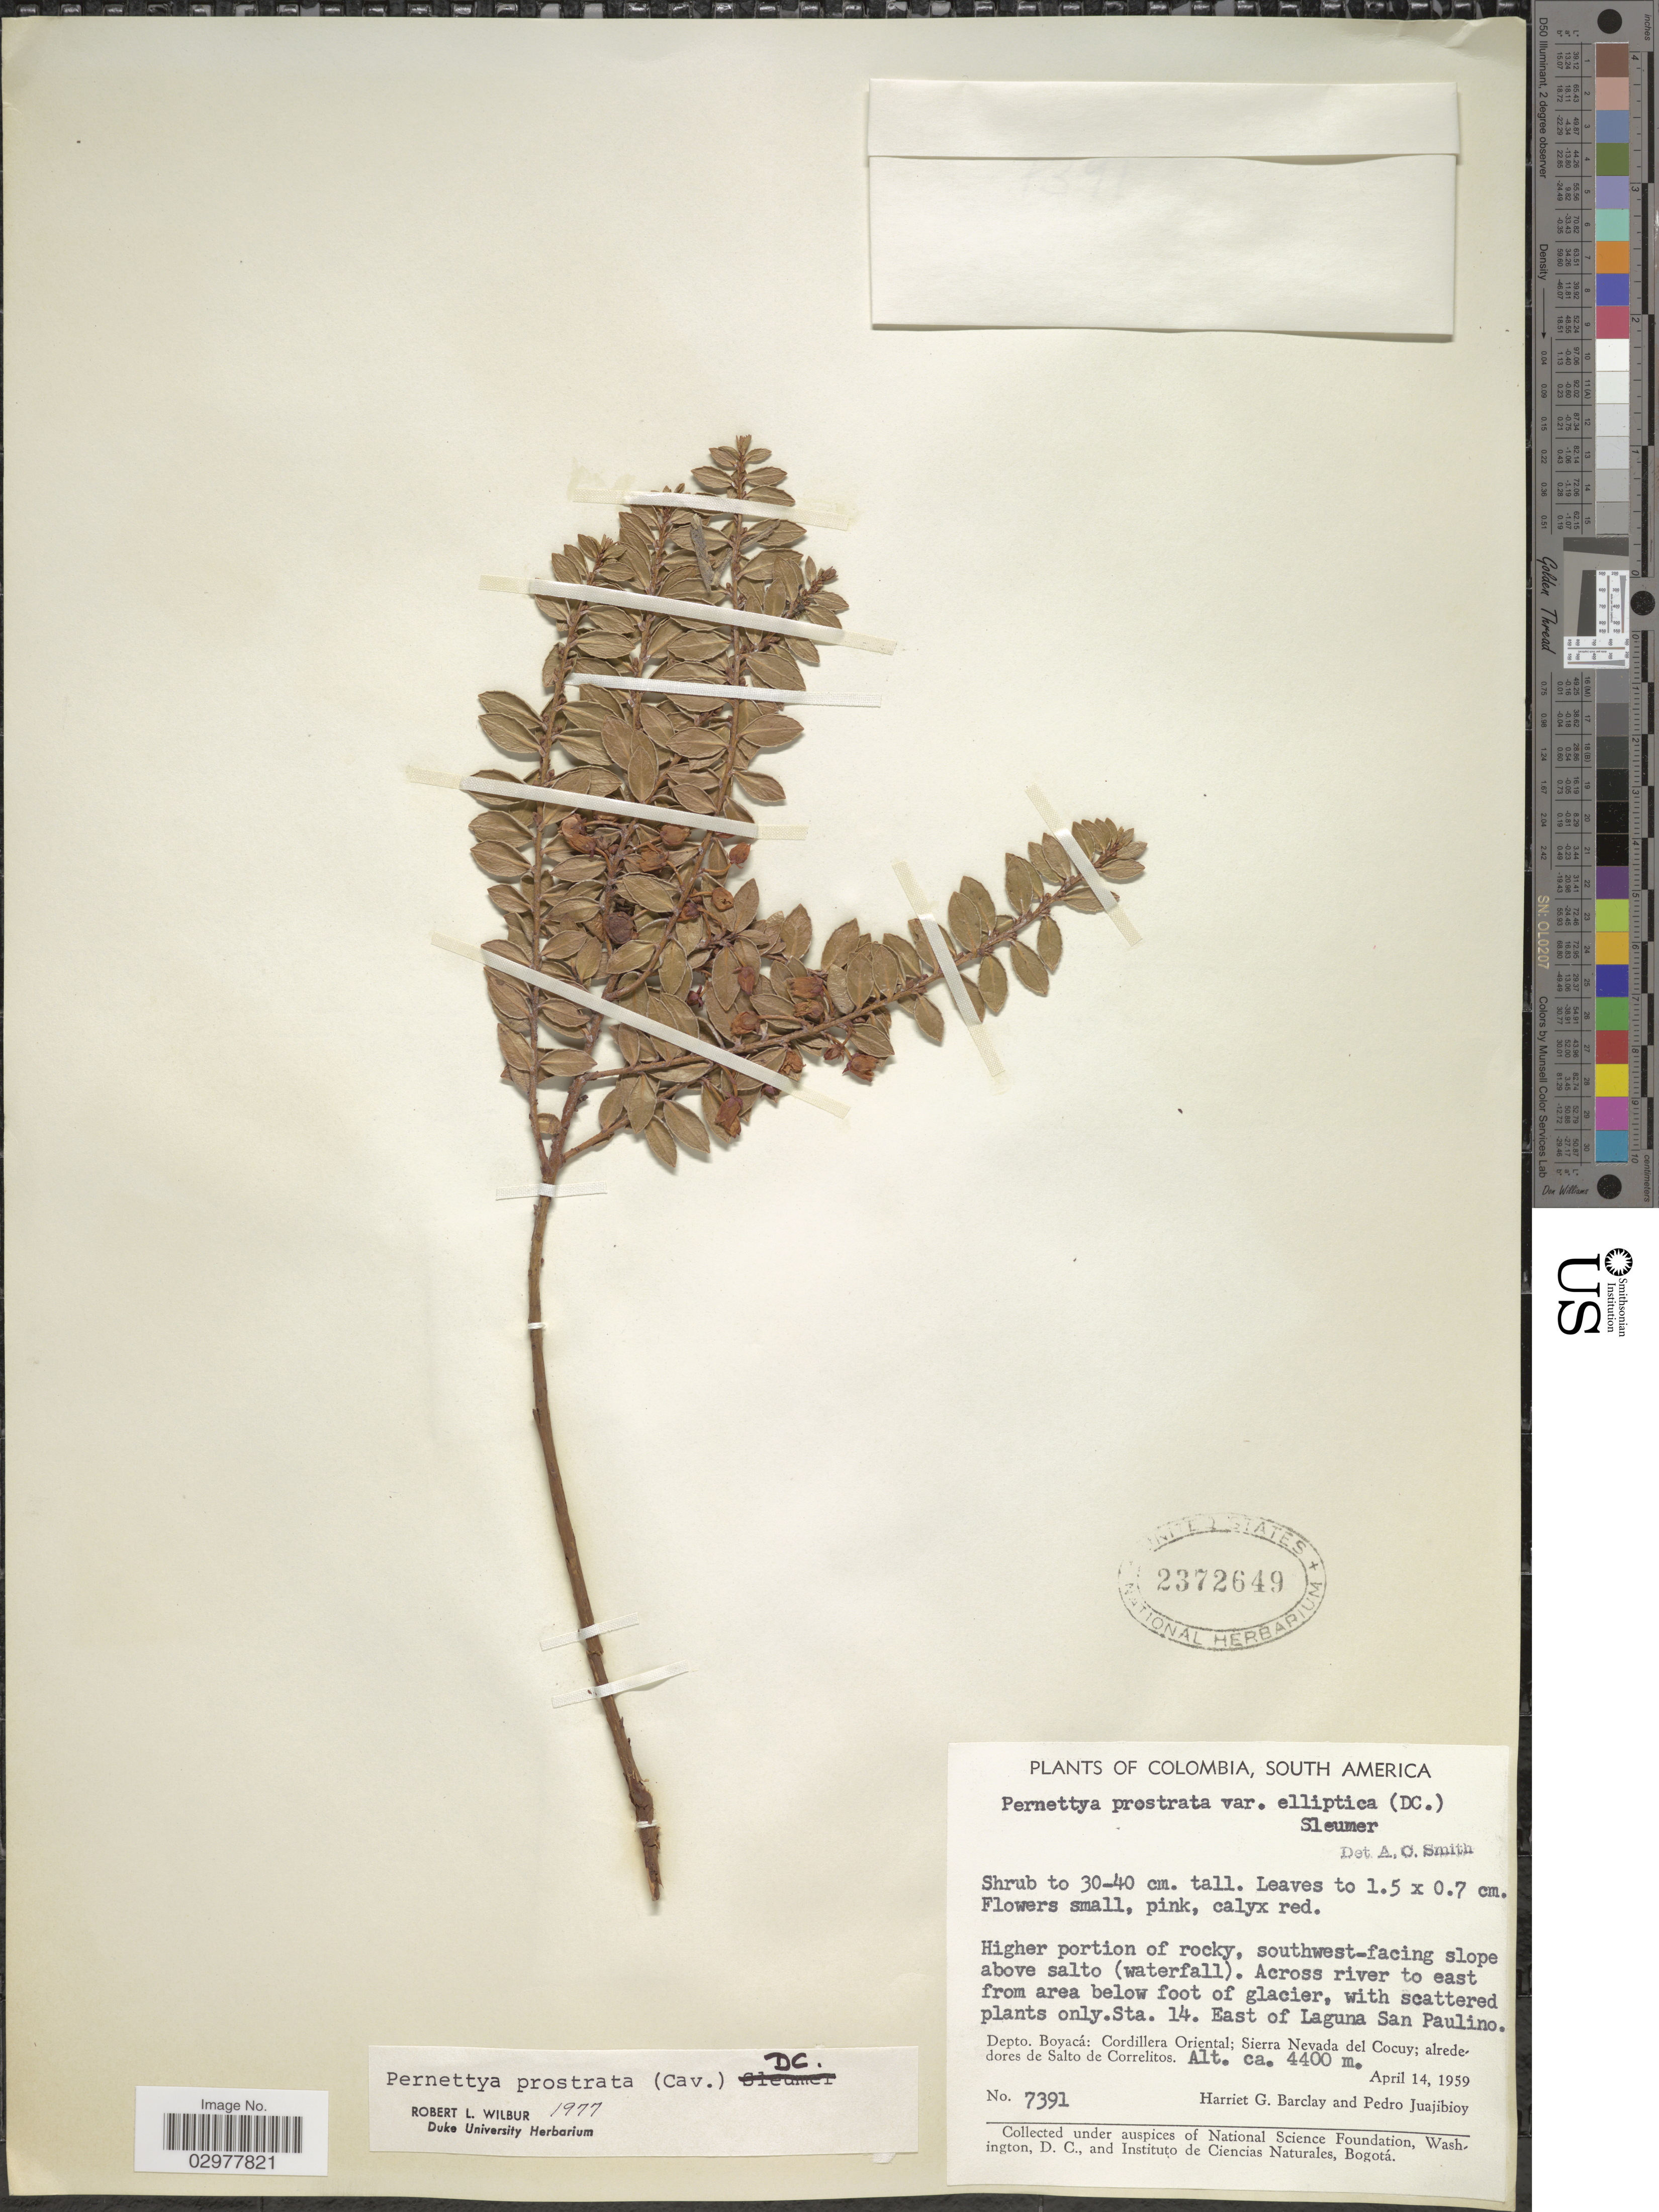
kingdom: Plantae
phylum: Tracheophyta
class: Magnoliopsida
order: Ericales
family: Ericaceae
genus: Pernettya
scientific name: Pernettya prostrata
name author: (Cav.) DC.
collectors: H. G. Barclay & P. Juajibioy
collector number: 7391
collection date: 1959-04-14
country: Colombia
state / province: Boyacá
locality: Sta. 14, East of Laguna San Paulino. Depto. Boyacá: Cordillera Oriental; Sierra Nevada del Cocuy; alrededores de Salto de Correlitos.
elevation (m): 4400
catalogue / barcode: US 2372649